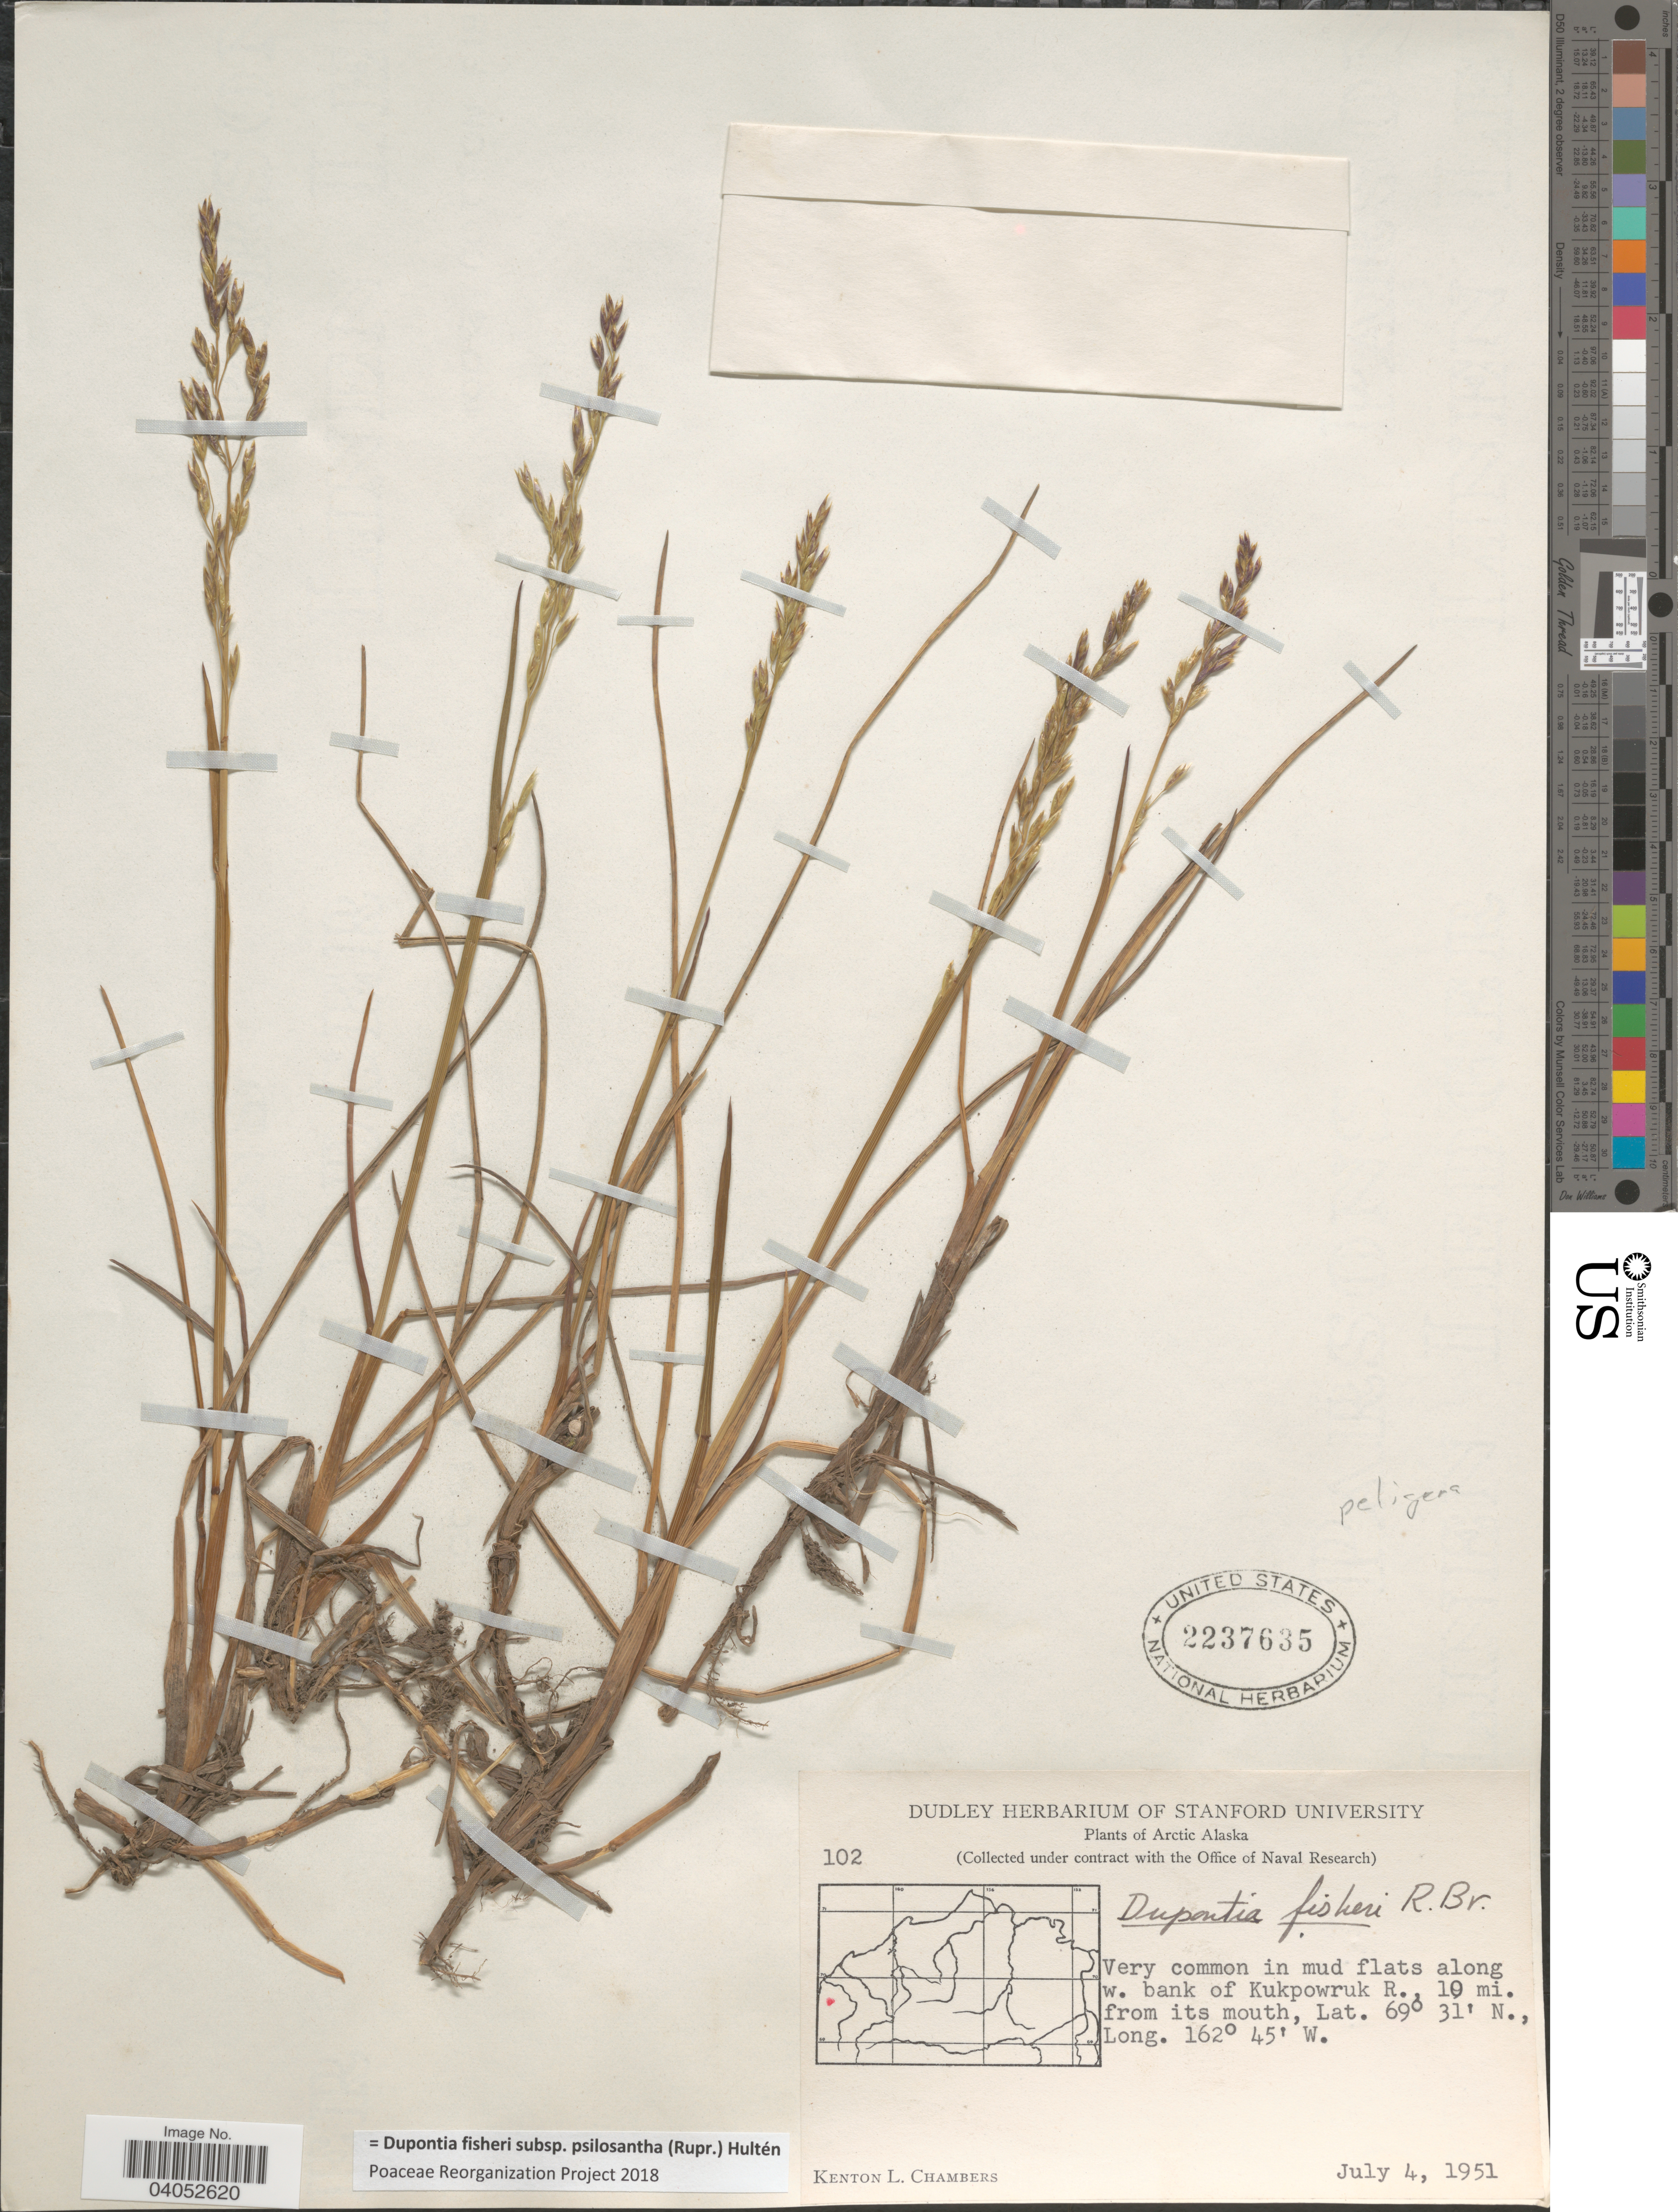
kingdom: Plantae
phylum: Tracheophyta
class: Liliopsida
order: Poales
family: Poaceae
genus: Dupontia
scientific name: Dupontia fisheri subsp. psilosantha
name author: (Rupr.) Hultén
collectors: K. L. Chambers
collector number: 102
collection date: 1951-07-04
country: United States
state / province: Alaska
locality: Arctic Alaska. In mud flats along w. bank of Kukpowruk R., 10 mi. from its mouth.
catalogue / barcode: US 2237635